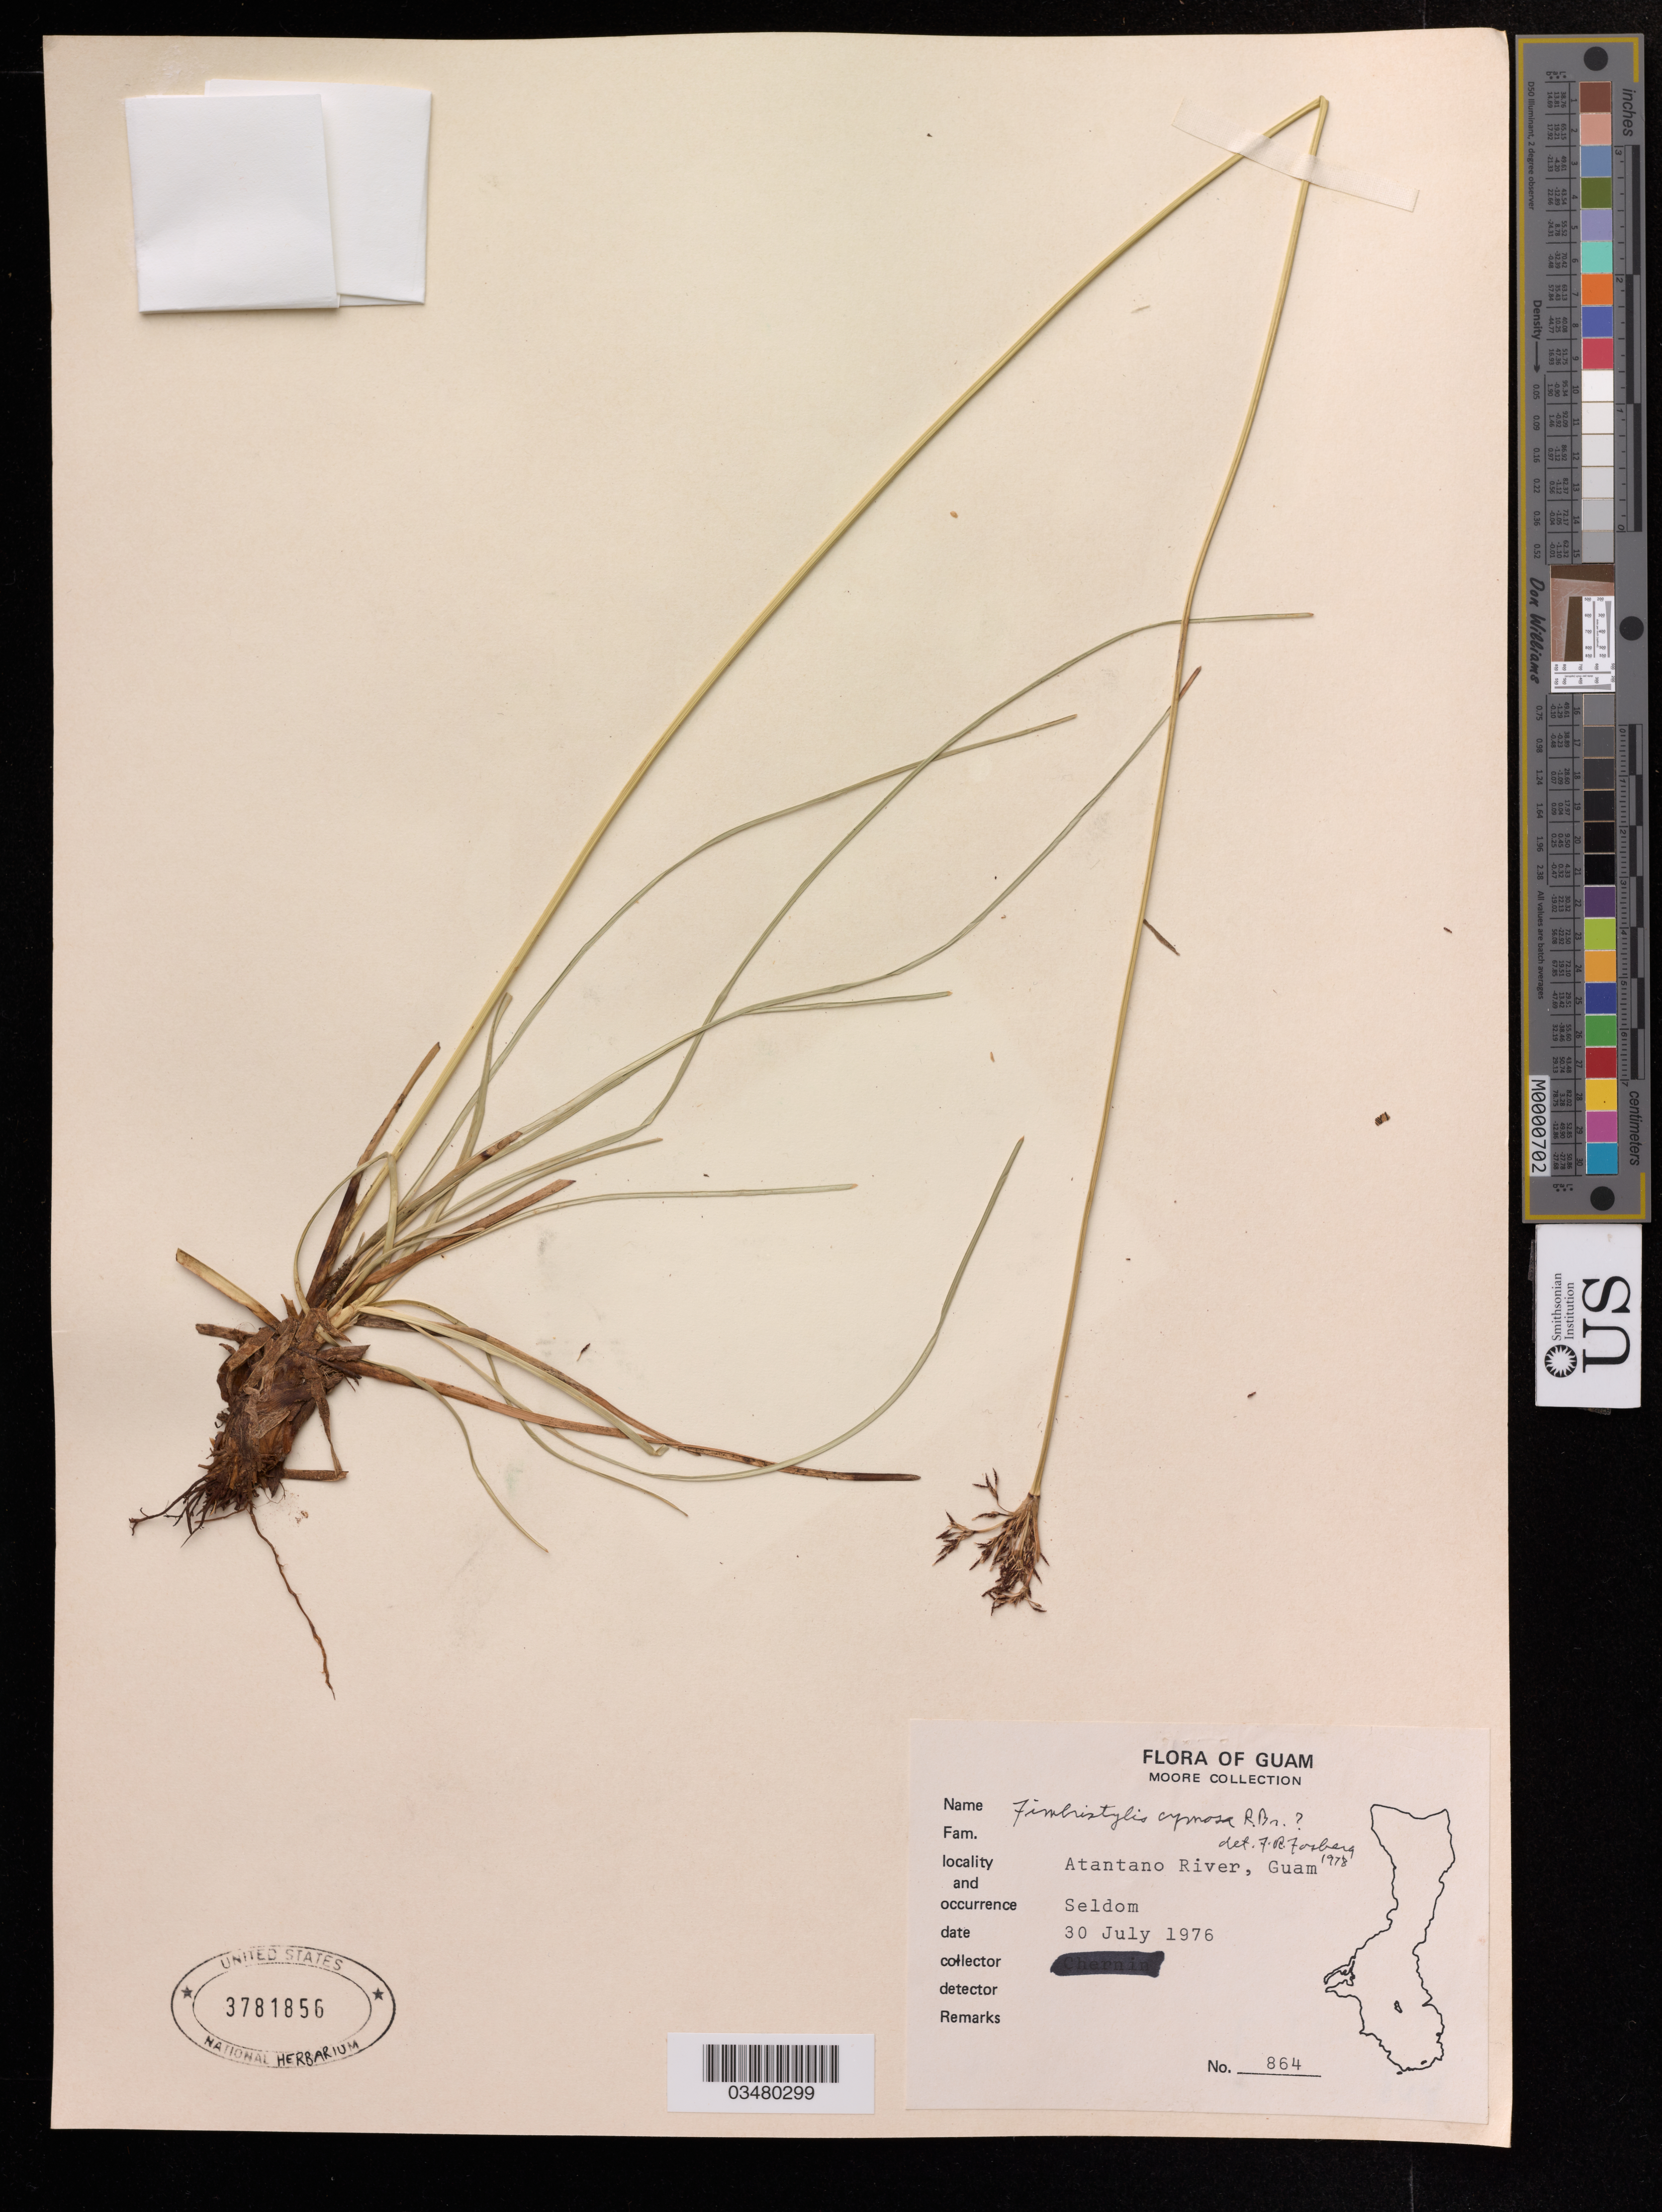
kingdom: Plantae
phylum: Tracheophyta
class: Liliopsida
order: Poales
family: Cyperaceae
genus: Fimbristylis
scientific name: Fimbristylis cymosa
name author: R. Br.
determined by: Fosberg, F. R.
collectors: -. Moore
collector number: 864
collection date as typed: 30 Jul 1976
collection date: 1976-07-30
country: Guam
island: Guam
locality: Atantano river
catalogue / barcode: US 3781856